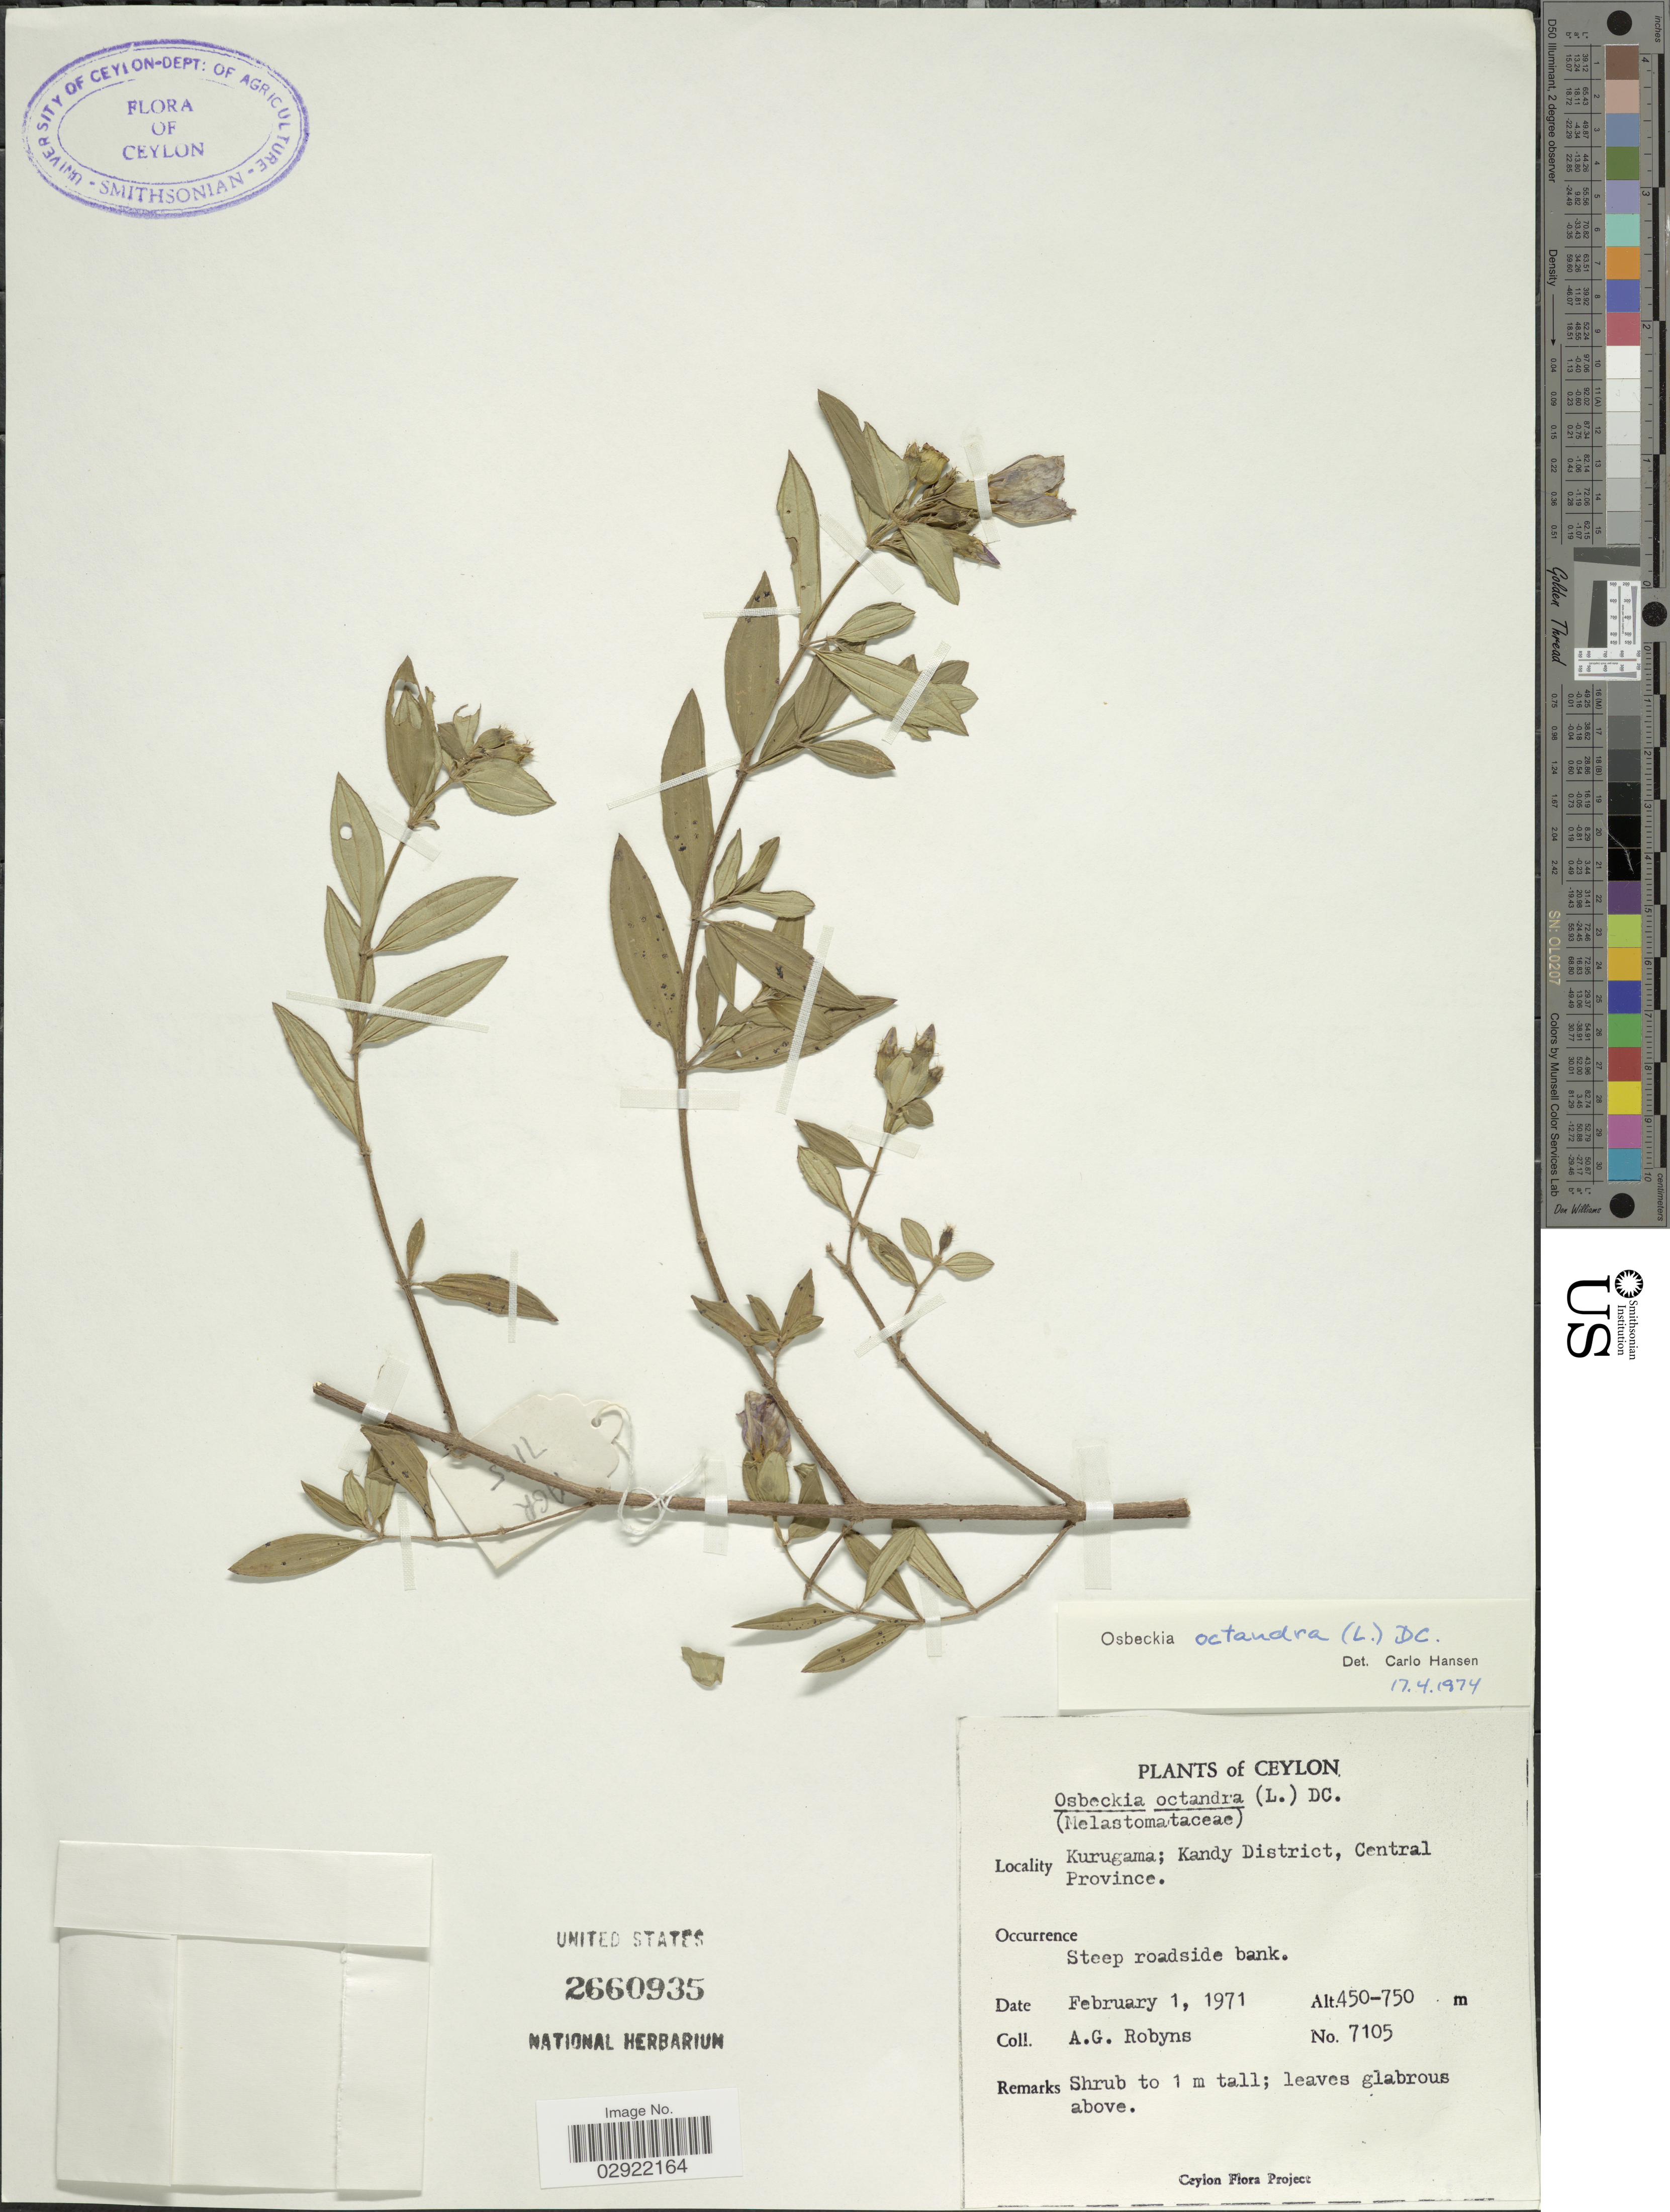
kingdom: Plantae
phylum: Tracheophyta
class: Magnoliopsida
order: Myrtales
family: Melastomataceae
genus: Osbeckia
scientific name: Osbeckia octandra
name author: DC.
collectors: A. Robyns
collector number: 7105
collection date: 1971-02-01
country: Sri Lanka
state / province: Central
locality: Ceylon. Kurugama; Kandy District.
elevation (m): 450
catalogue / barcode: US 2660935